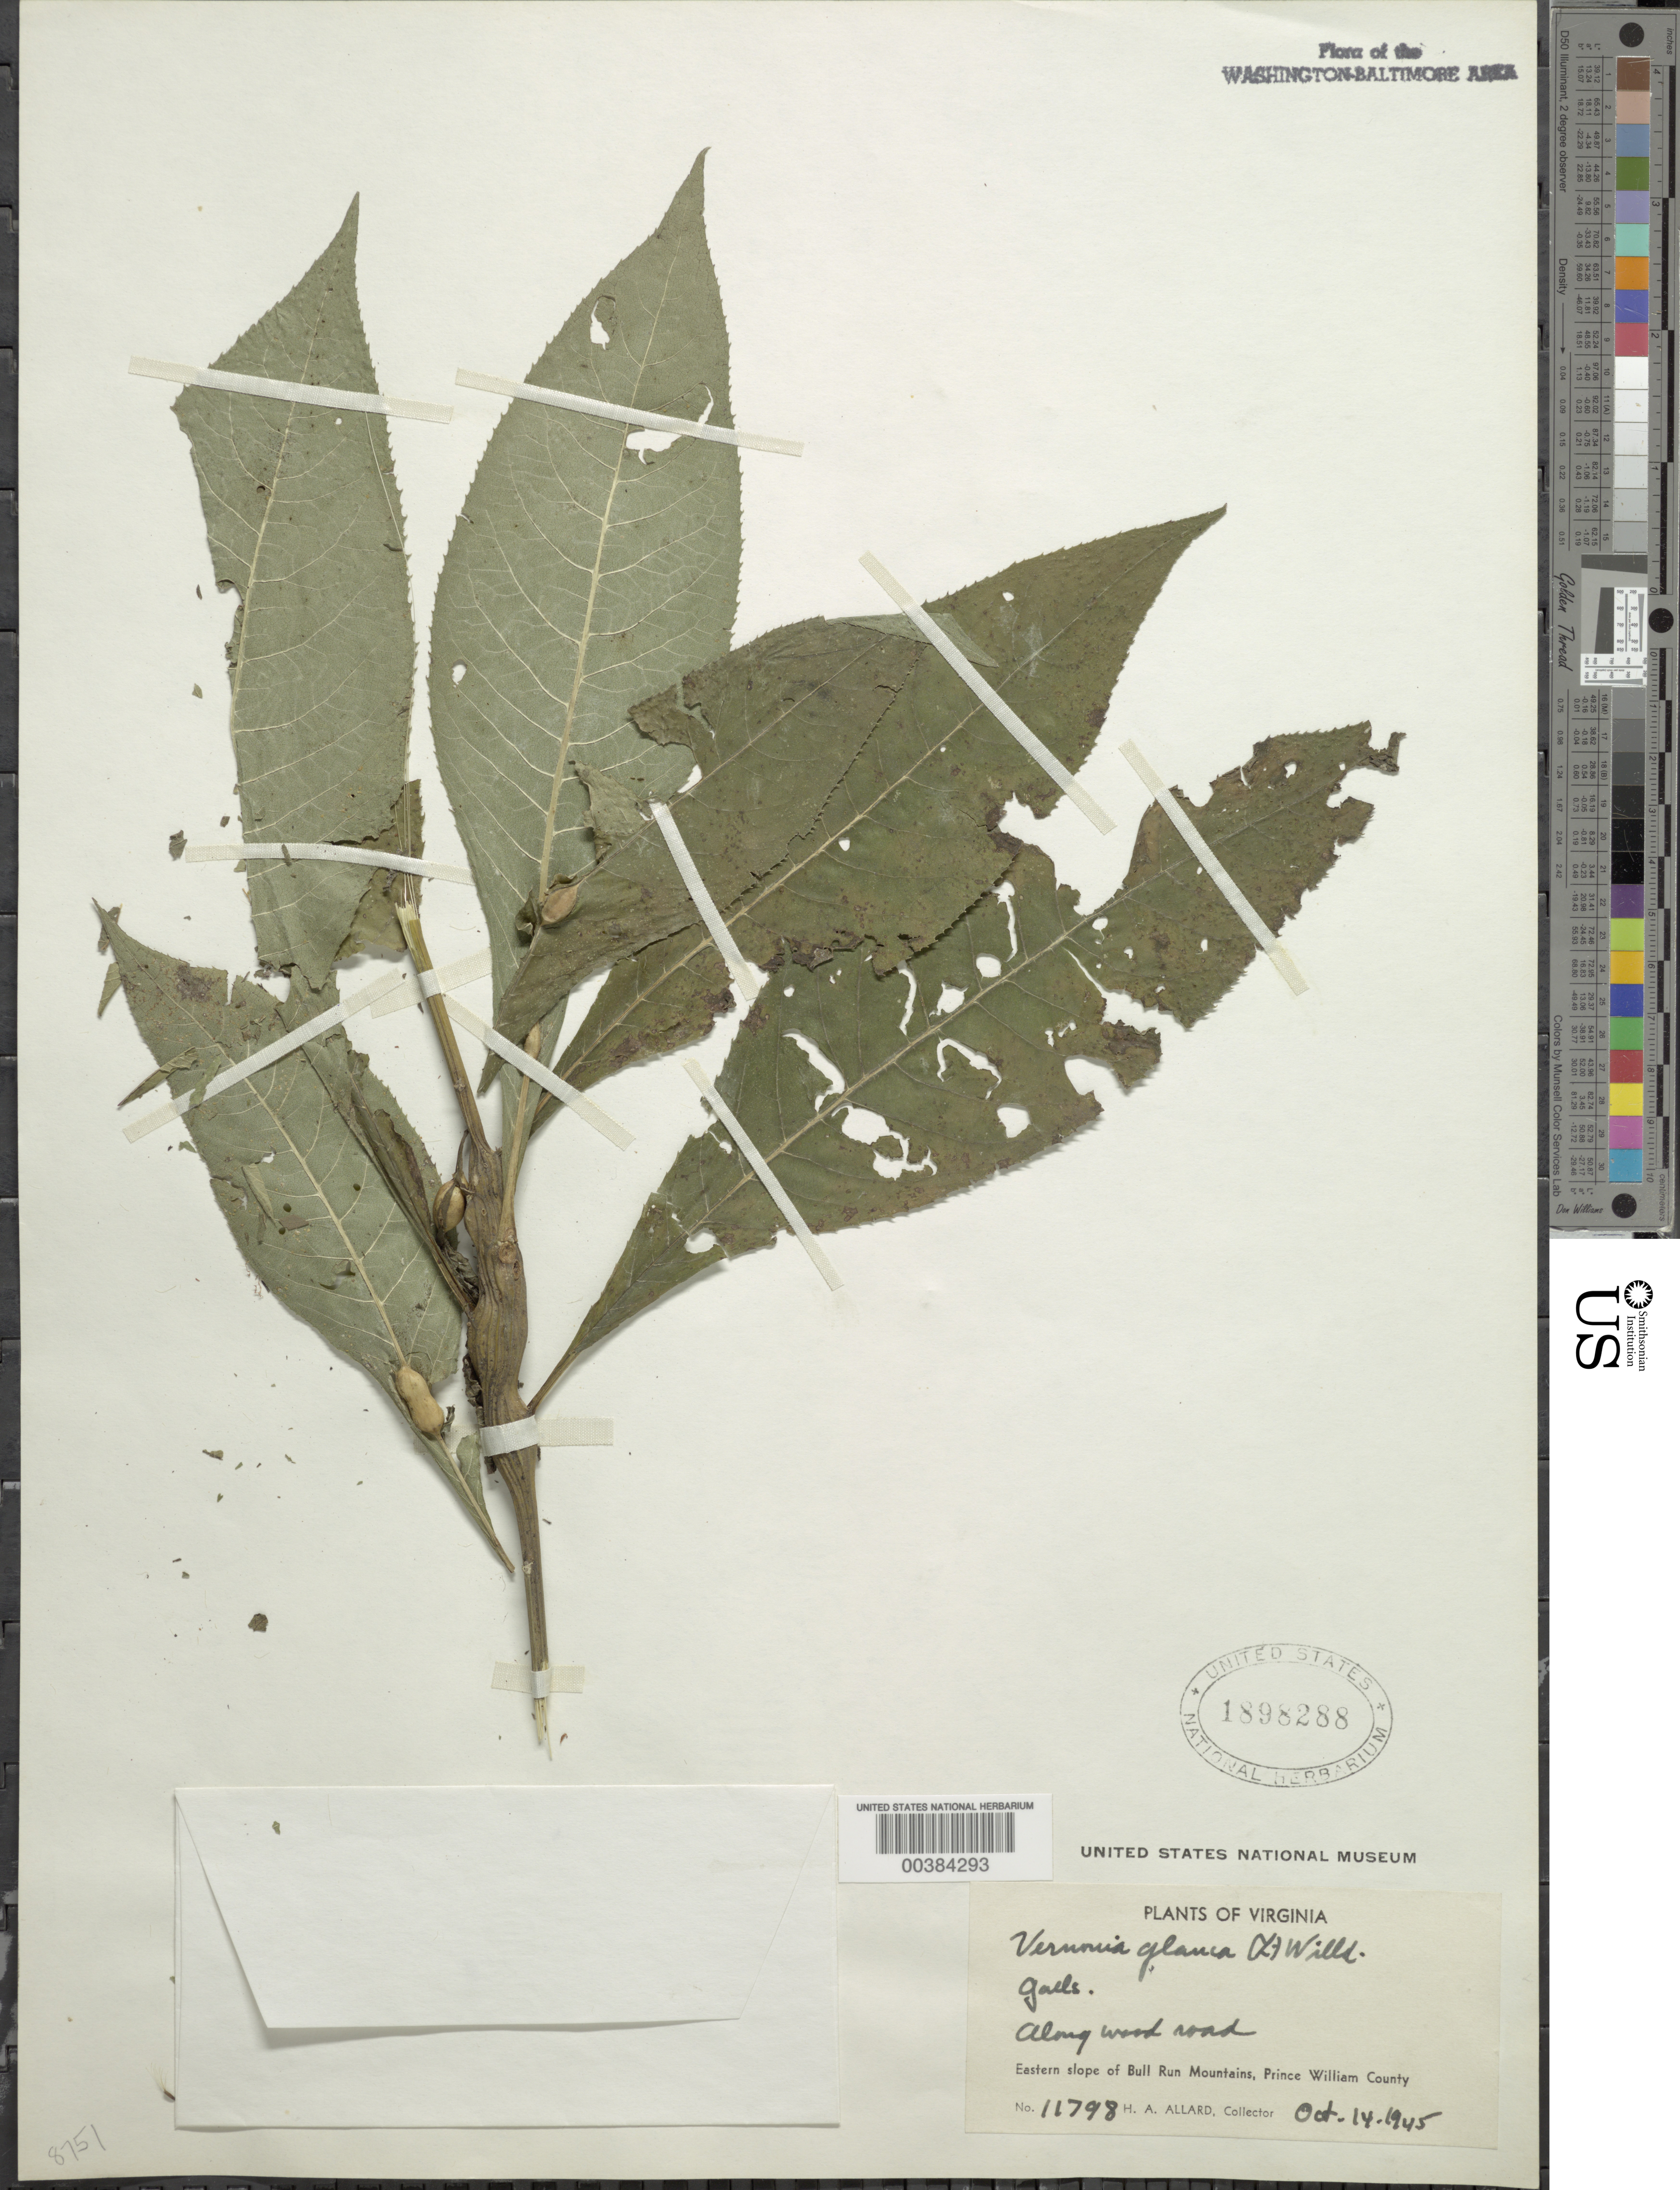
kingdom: Plantae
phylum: Tracheophyta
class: Magnoliopsida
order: Asterales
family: Asteraceae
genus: Vernonia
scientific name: Vernonia glauca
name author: (L.) Willd.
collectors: H. A. Allard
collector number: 11798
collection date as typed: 14 Oct 1945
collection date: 1945-10-14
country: United States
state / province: Virginia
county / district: Prince William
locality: E slope of Bull Run Mt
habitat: Dryish soil near brook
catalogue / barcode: US 1898288